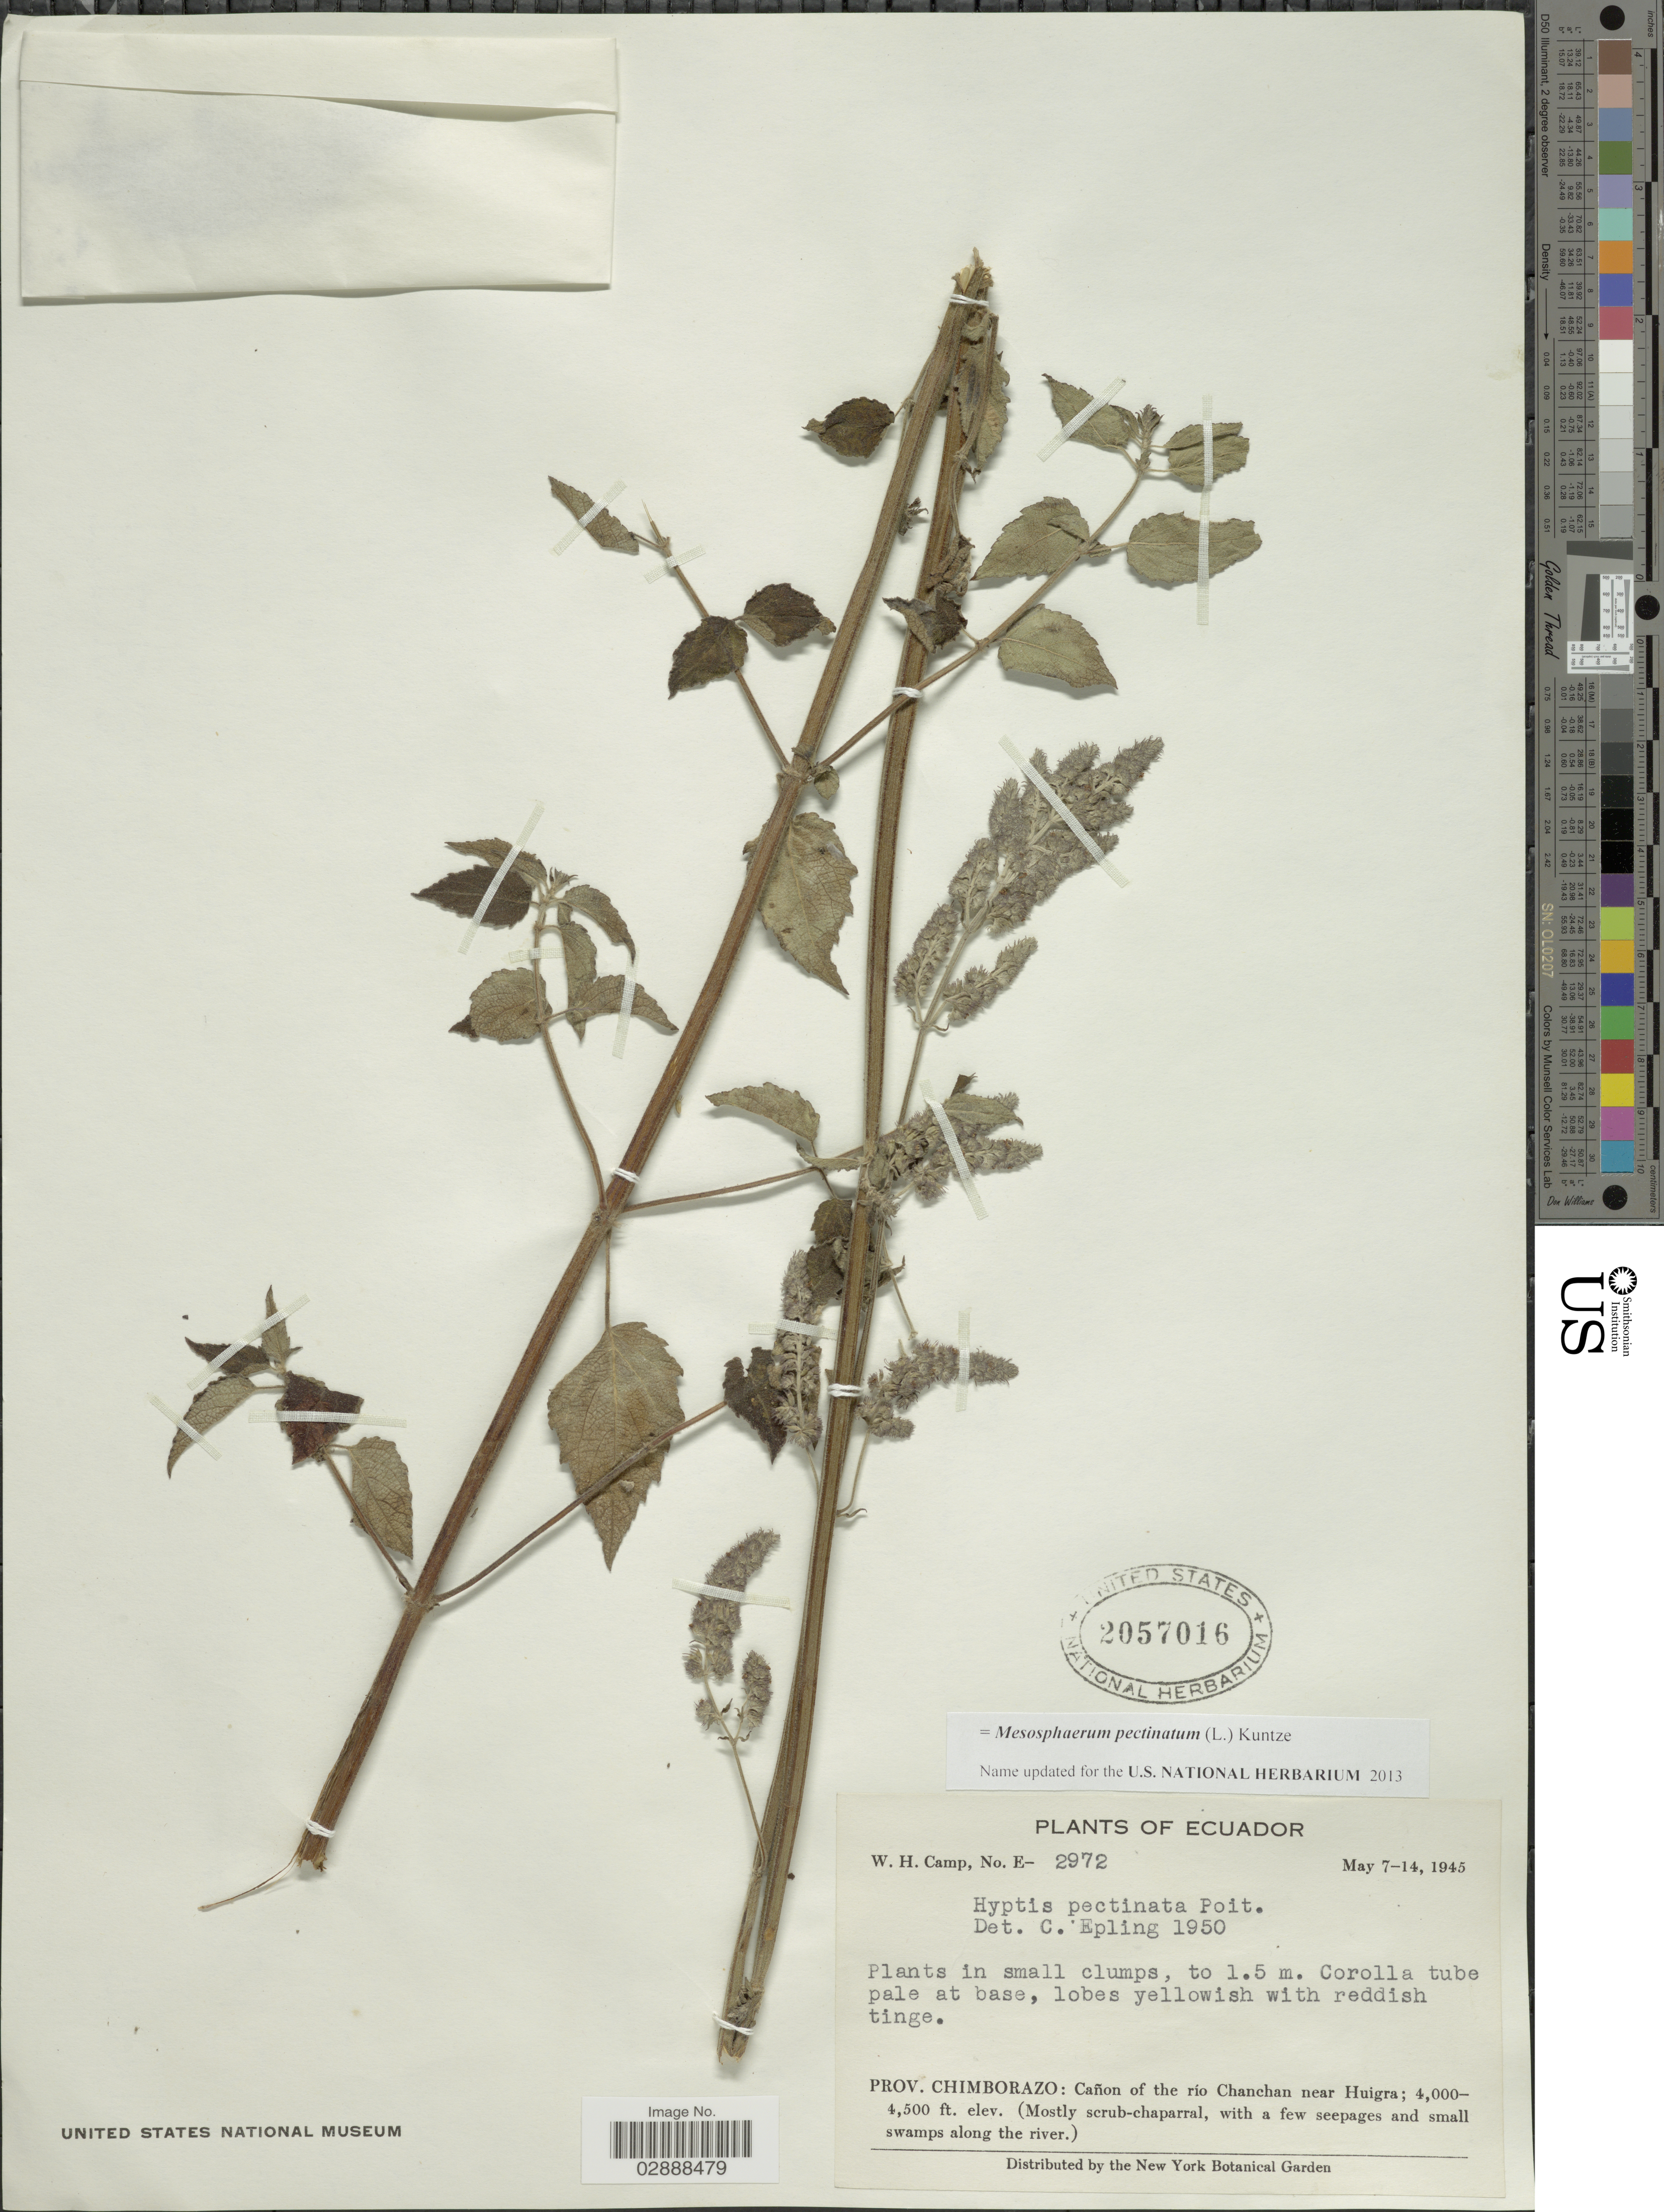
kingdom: Plantae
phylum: Tracheophyta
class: Magnoliopsida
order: Lamiales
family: Lamiaceae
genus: Mesosphaerum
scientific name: Mesosphaerum pectinatum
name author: (L.) Kuntze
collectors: W. H. Camp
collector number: E-2972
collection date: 1945-05-07/1945-05-14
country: Ecuador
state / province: Chimborazo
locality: Prov. Chimborazo: Cañon of the río Chanchan near Huigra.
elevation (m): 1219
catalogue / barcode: US 2057016